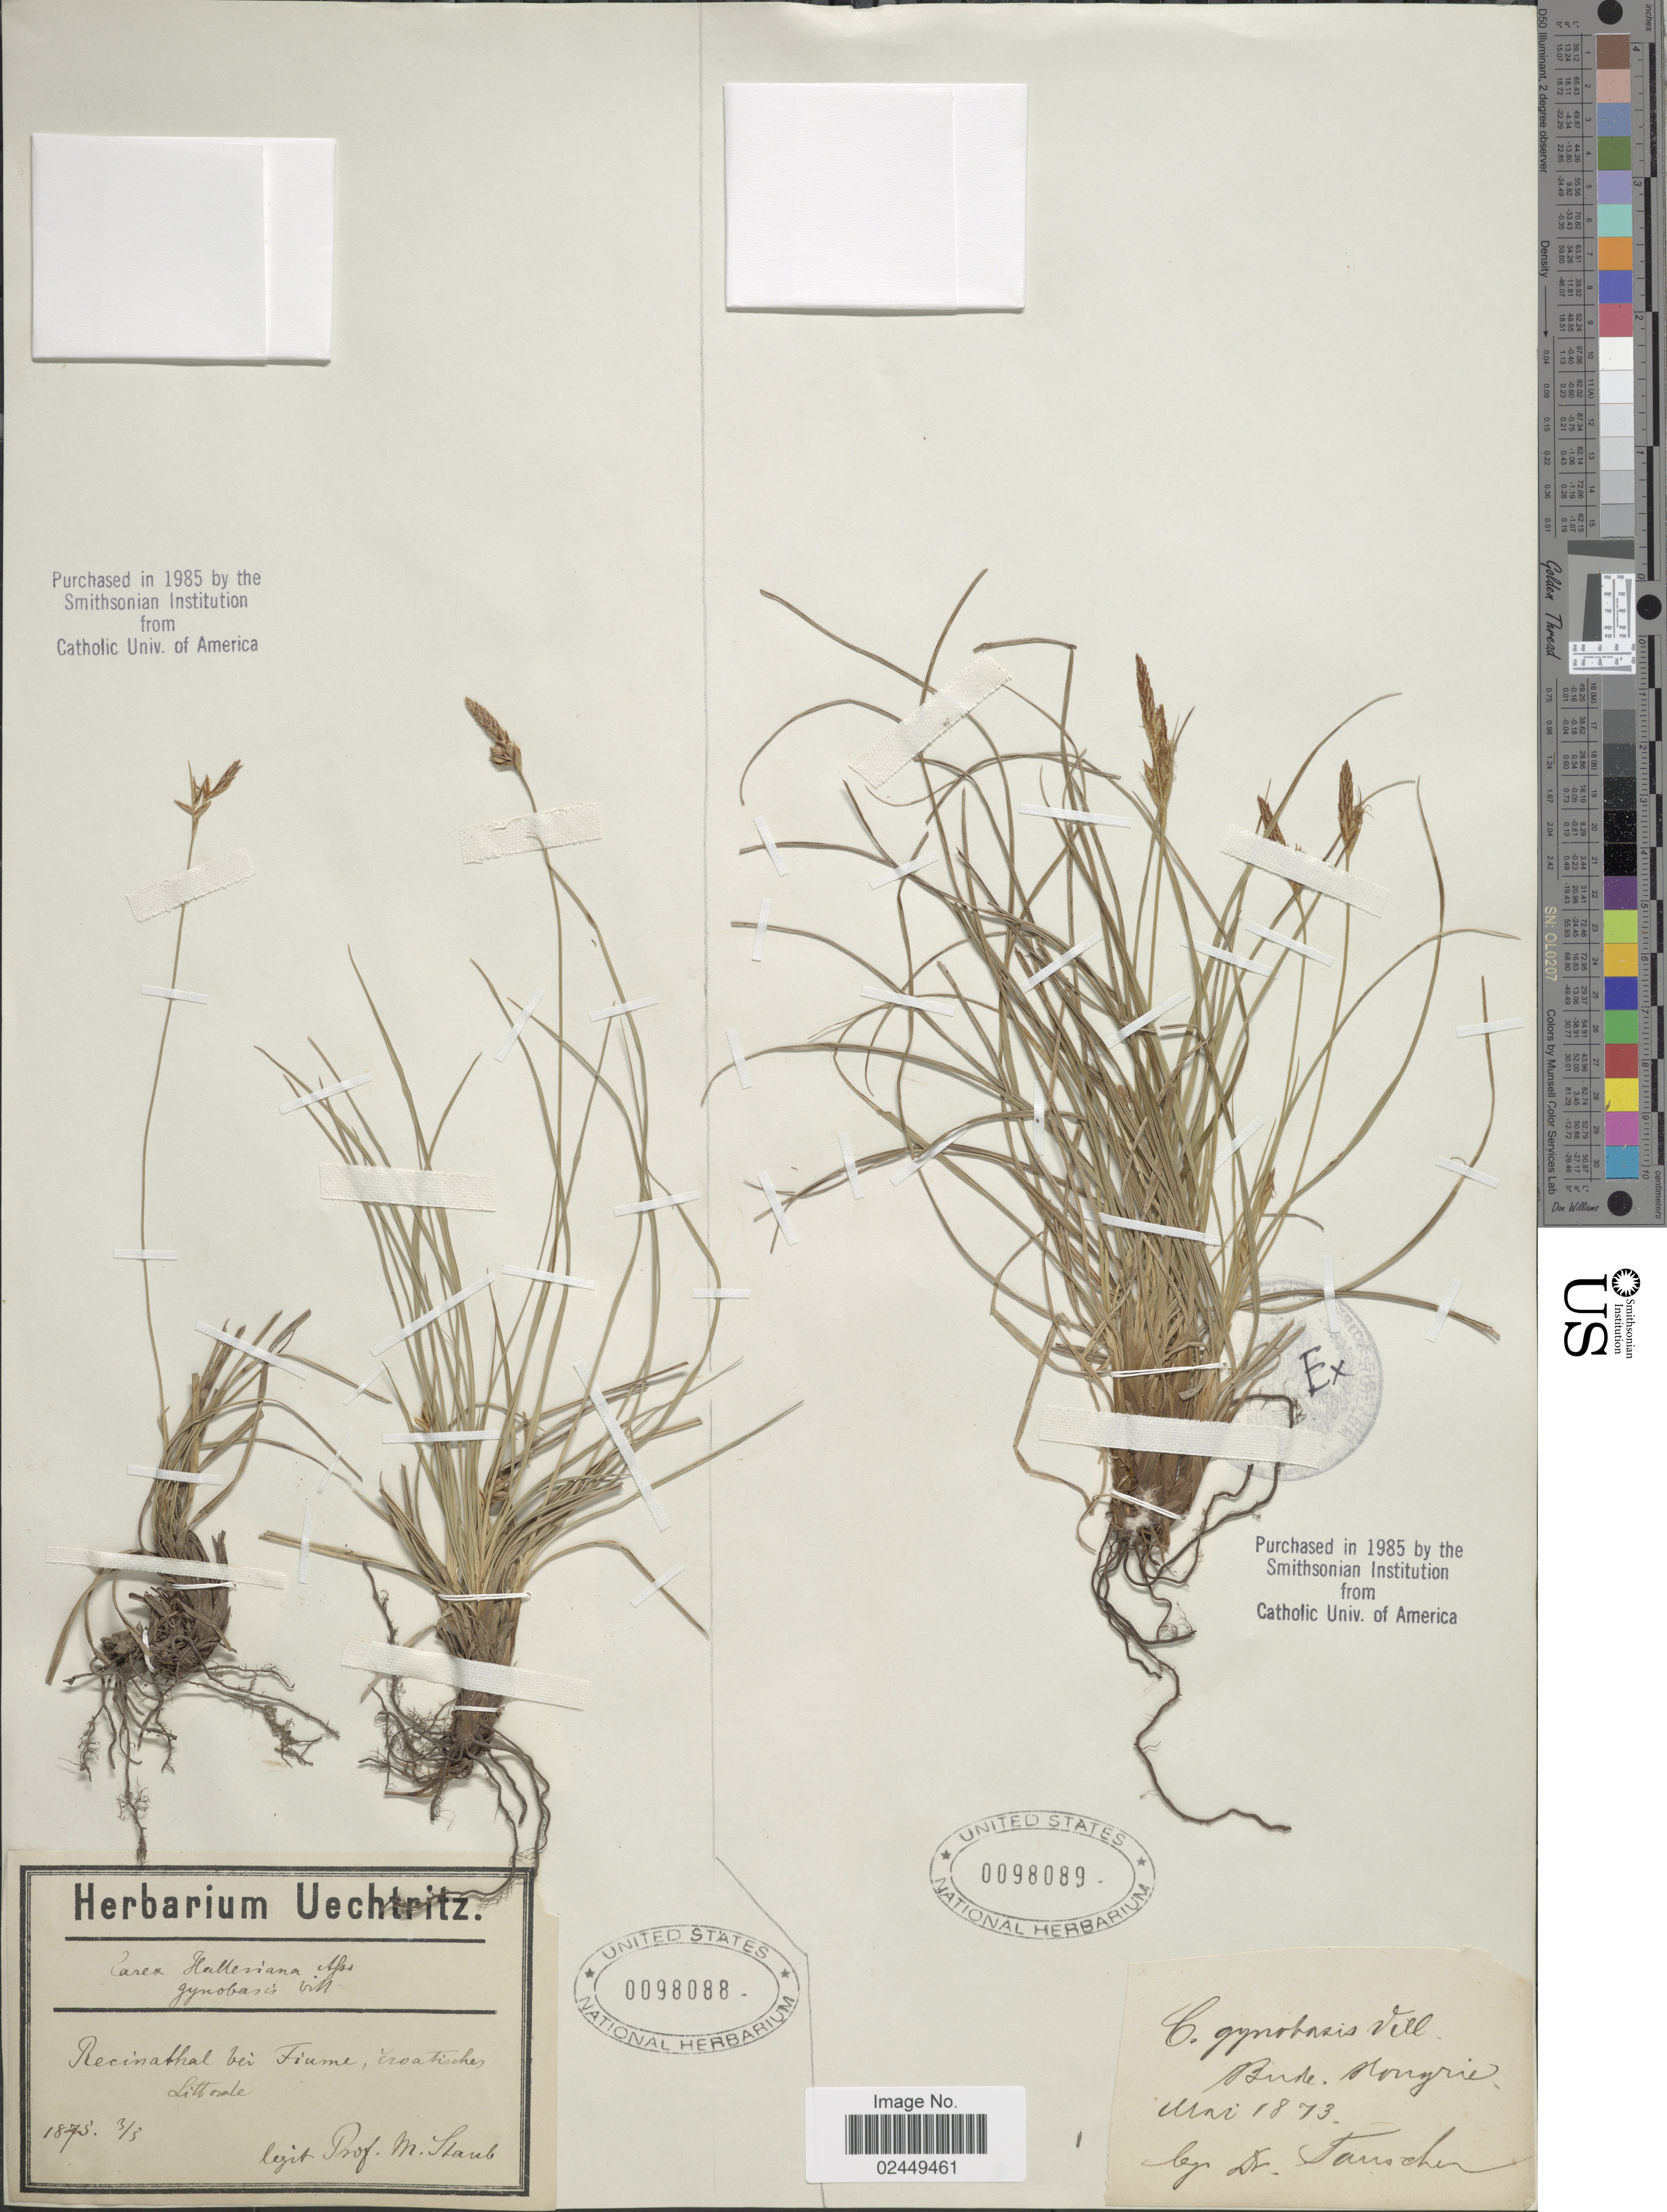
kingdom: Plantae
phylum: Tracheophyta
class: Liliopsida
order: Poales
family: Cyperaceae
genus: Carex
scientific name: Carex halleriana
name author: Asso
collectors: Fauscher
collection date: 1873-05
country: Hungary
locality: Bude [interpreted]. Hungrie [interpreted]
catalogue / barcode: US 98089-2